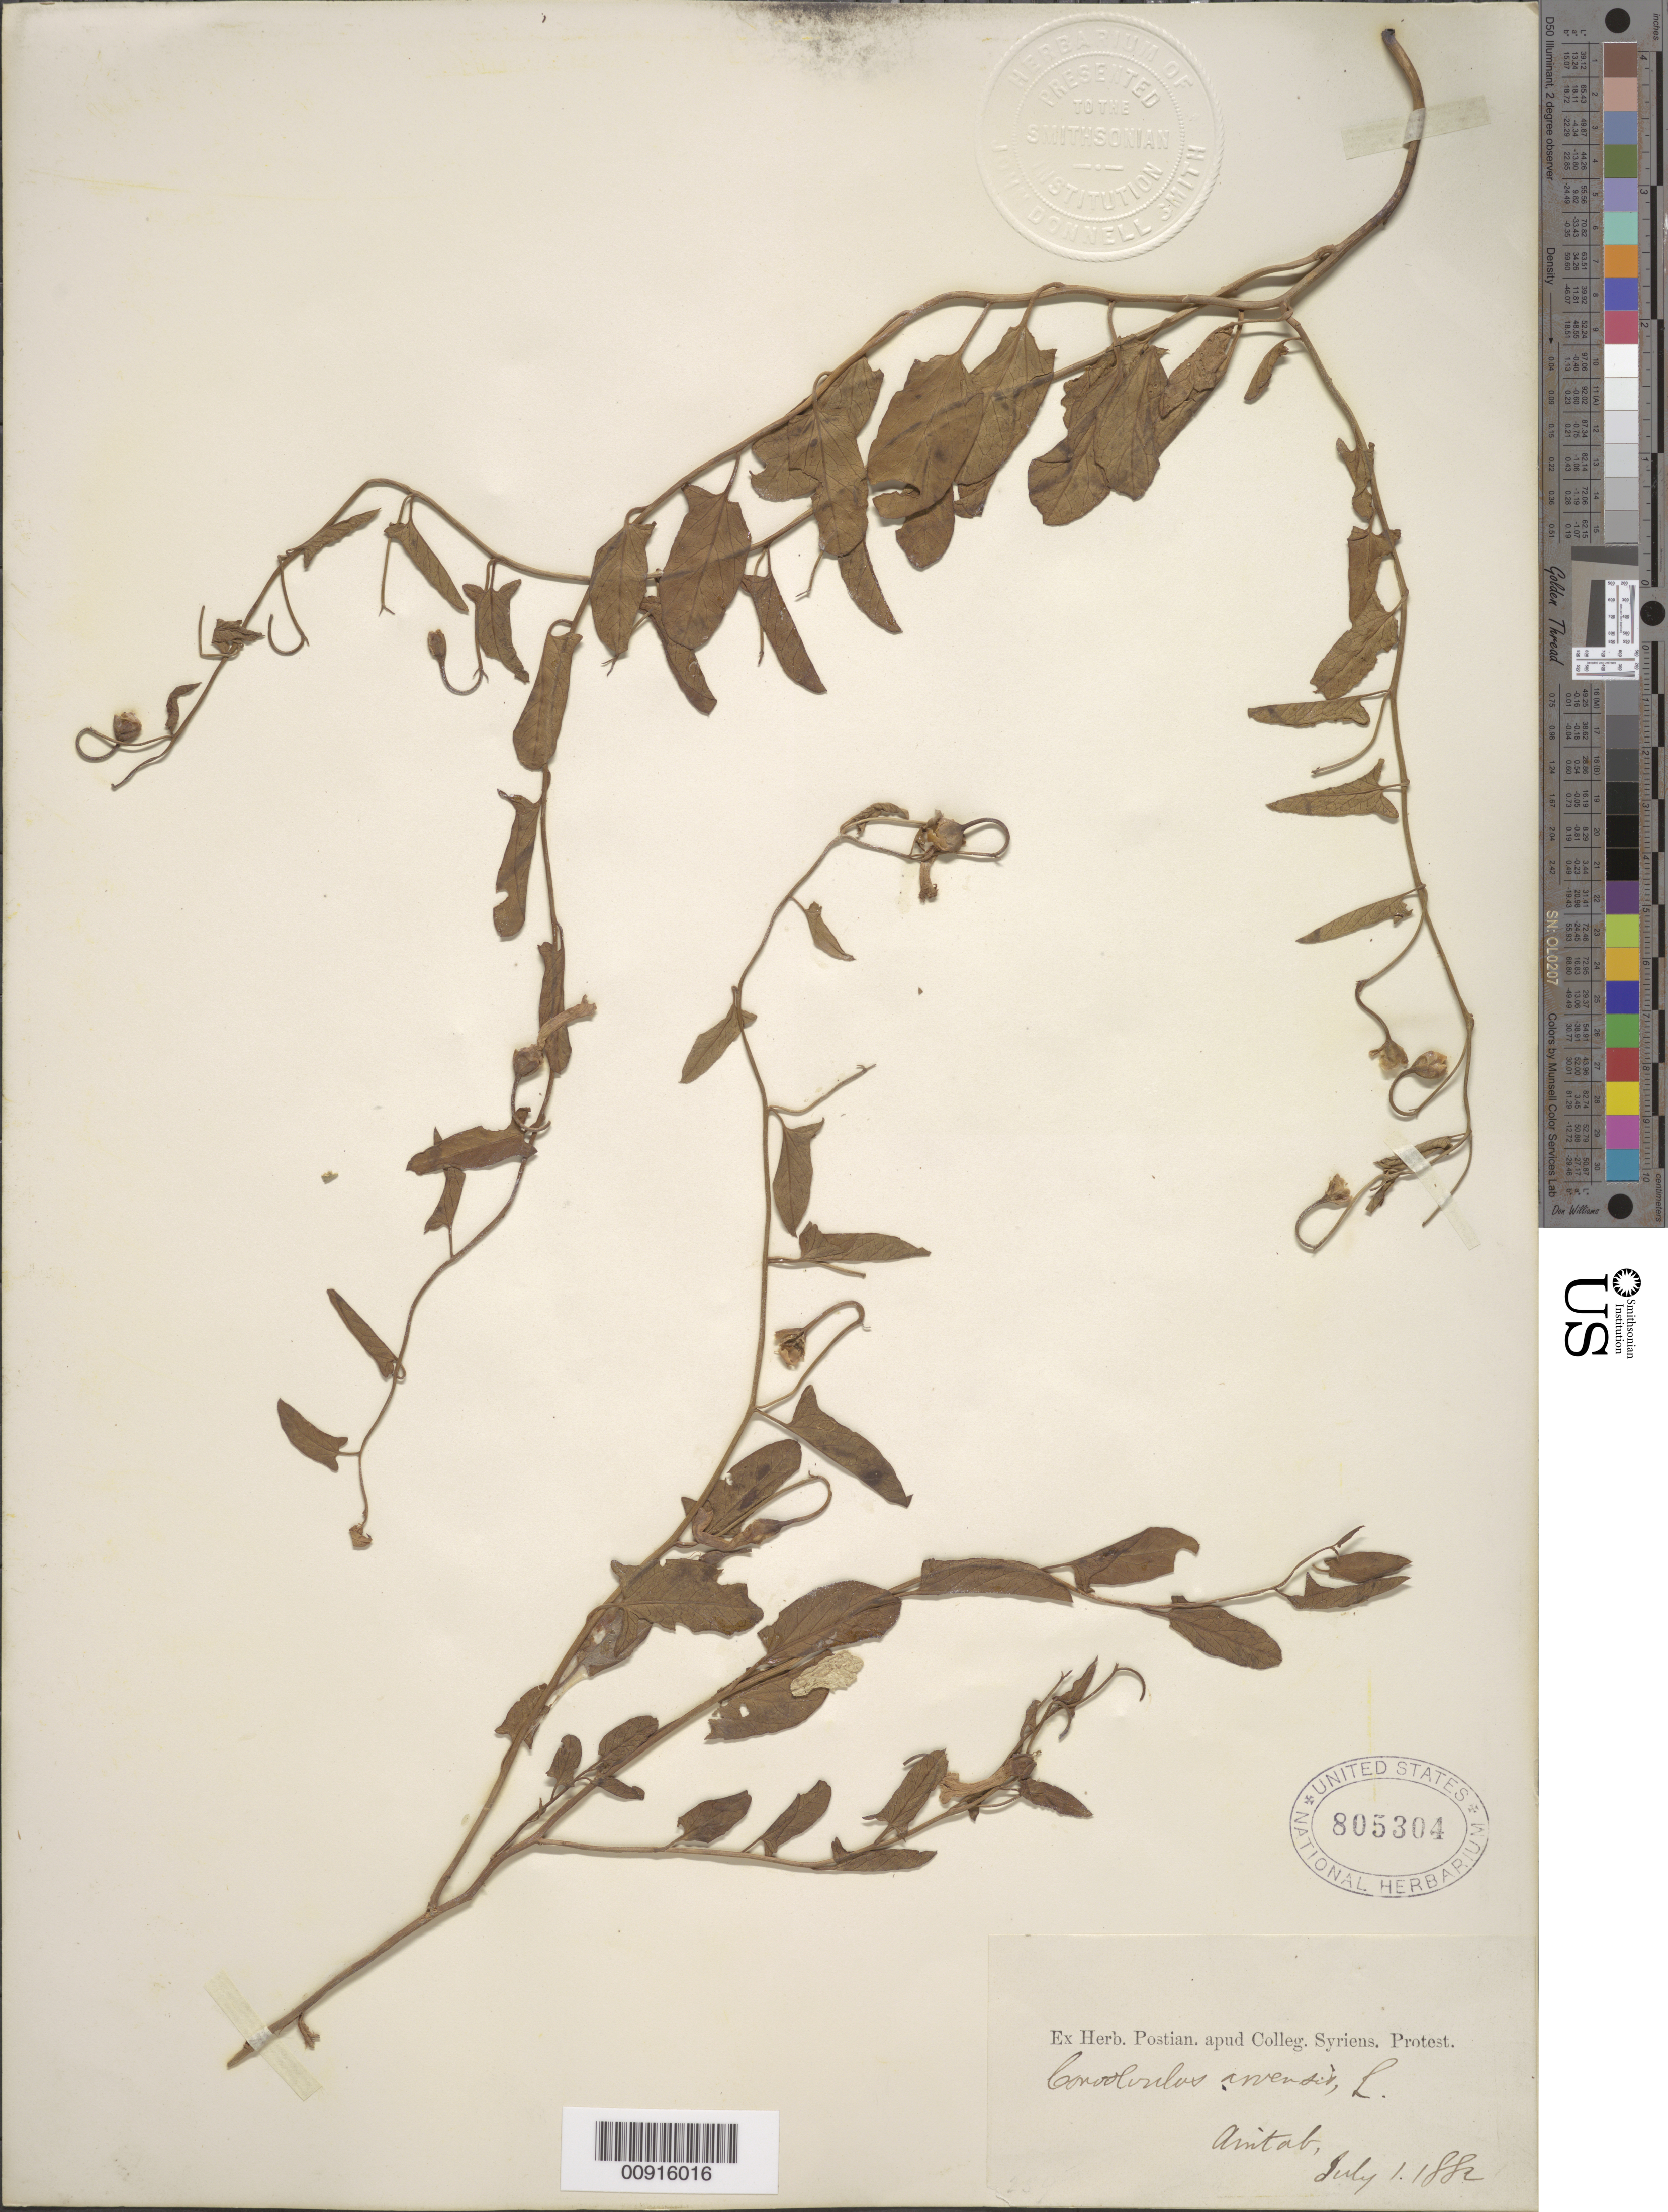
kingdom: Plantae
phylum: Tracheophyta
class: Magnoliopsida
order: Solanales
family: Convolvulaceae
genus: Convolvulus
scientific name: Convolvulus arvensis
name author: L.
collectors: -. Postian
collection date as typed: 01 Jul 1882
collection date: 1882-07-01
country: Syria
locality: A[rn]tab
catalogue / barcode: US 805304